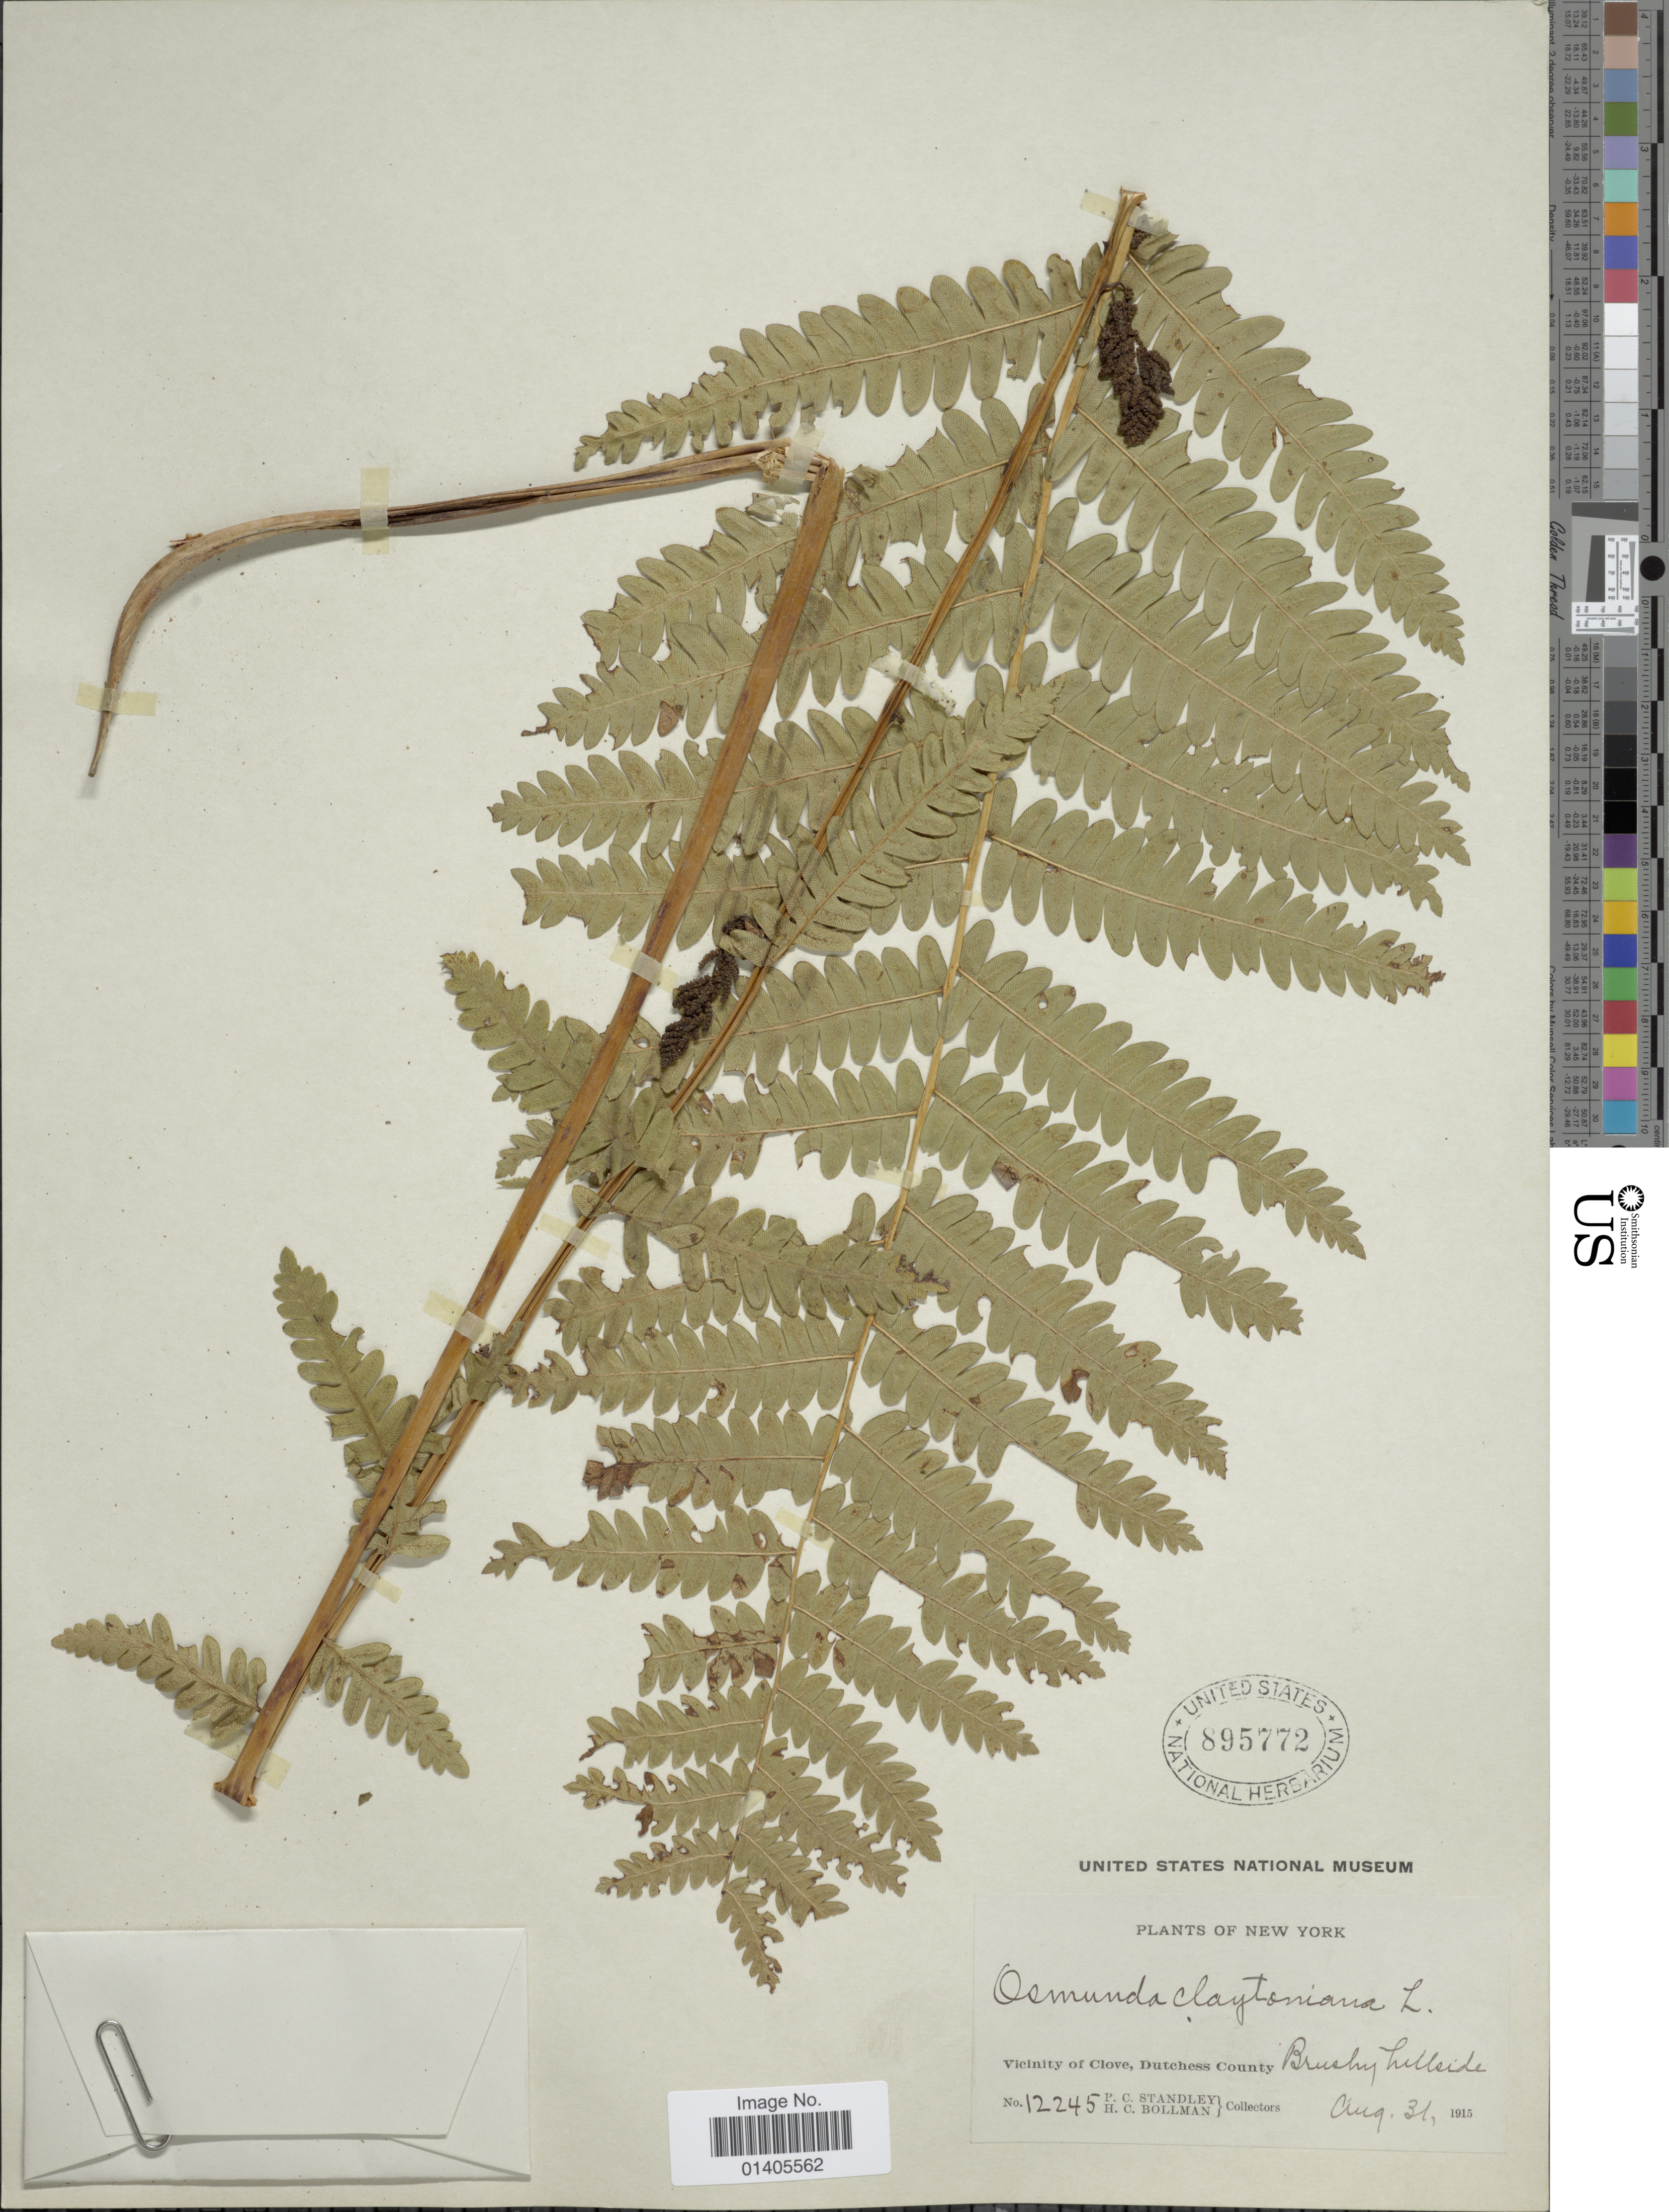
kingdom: Plantae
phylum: Tracheophyta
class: Polypodiopsida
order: Osmundales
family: Osmundaceae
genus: Osmunda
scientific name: Osmunda claytoniana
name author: (L.) Tagawa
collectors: P. C. Standley & H. C. Bollman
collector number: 12245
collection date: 1915-08-31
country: United States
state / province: New York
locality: Vicinity of Clove, Dutches County, Brushy hillside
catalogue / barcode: US 895772